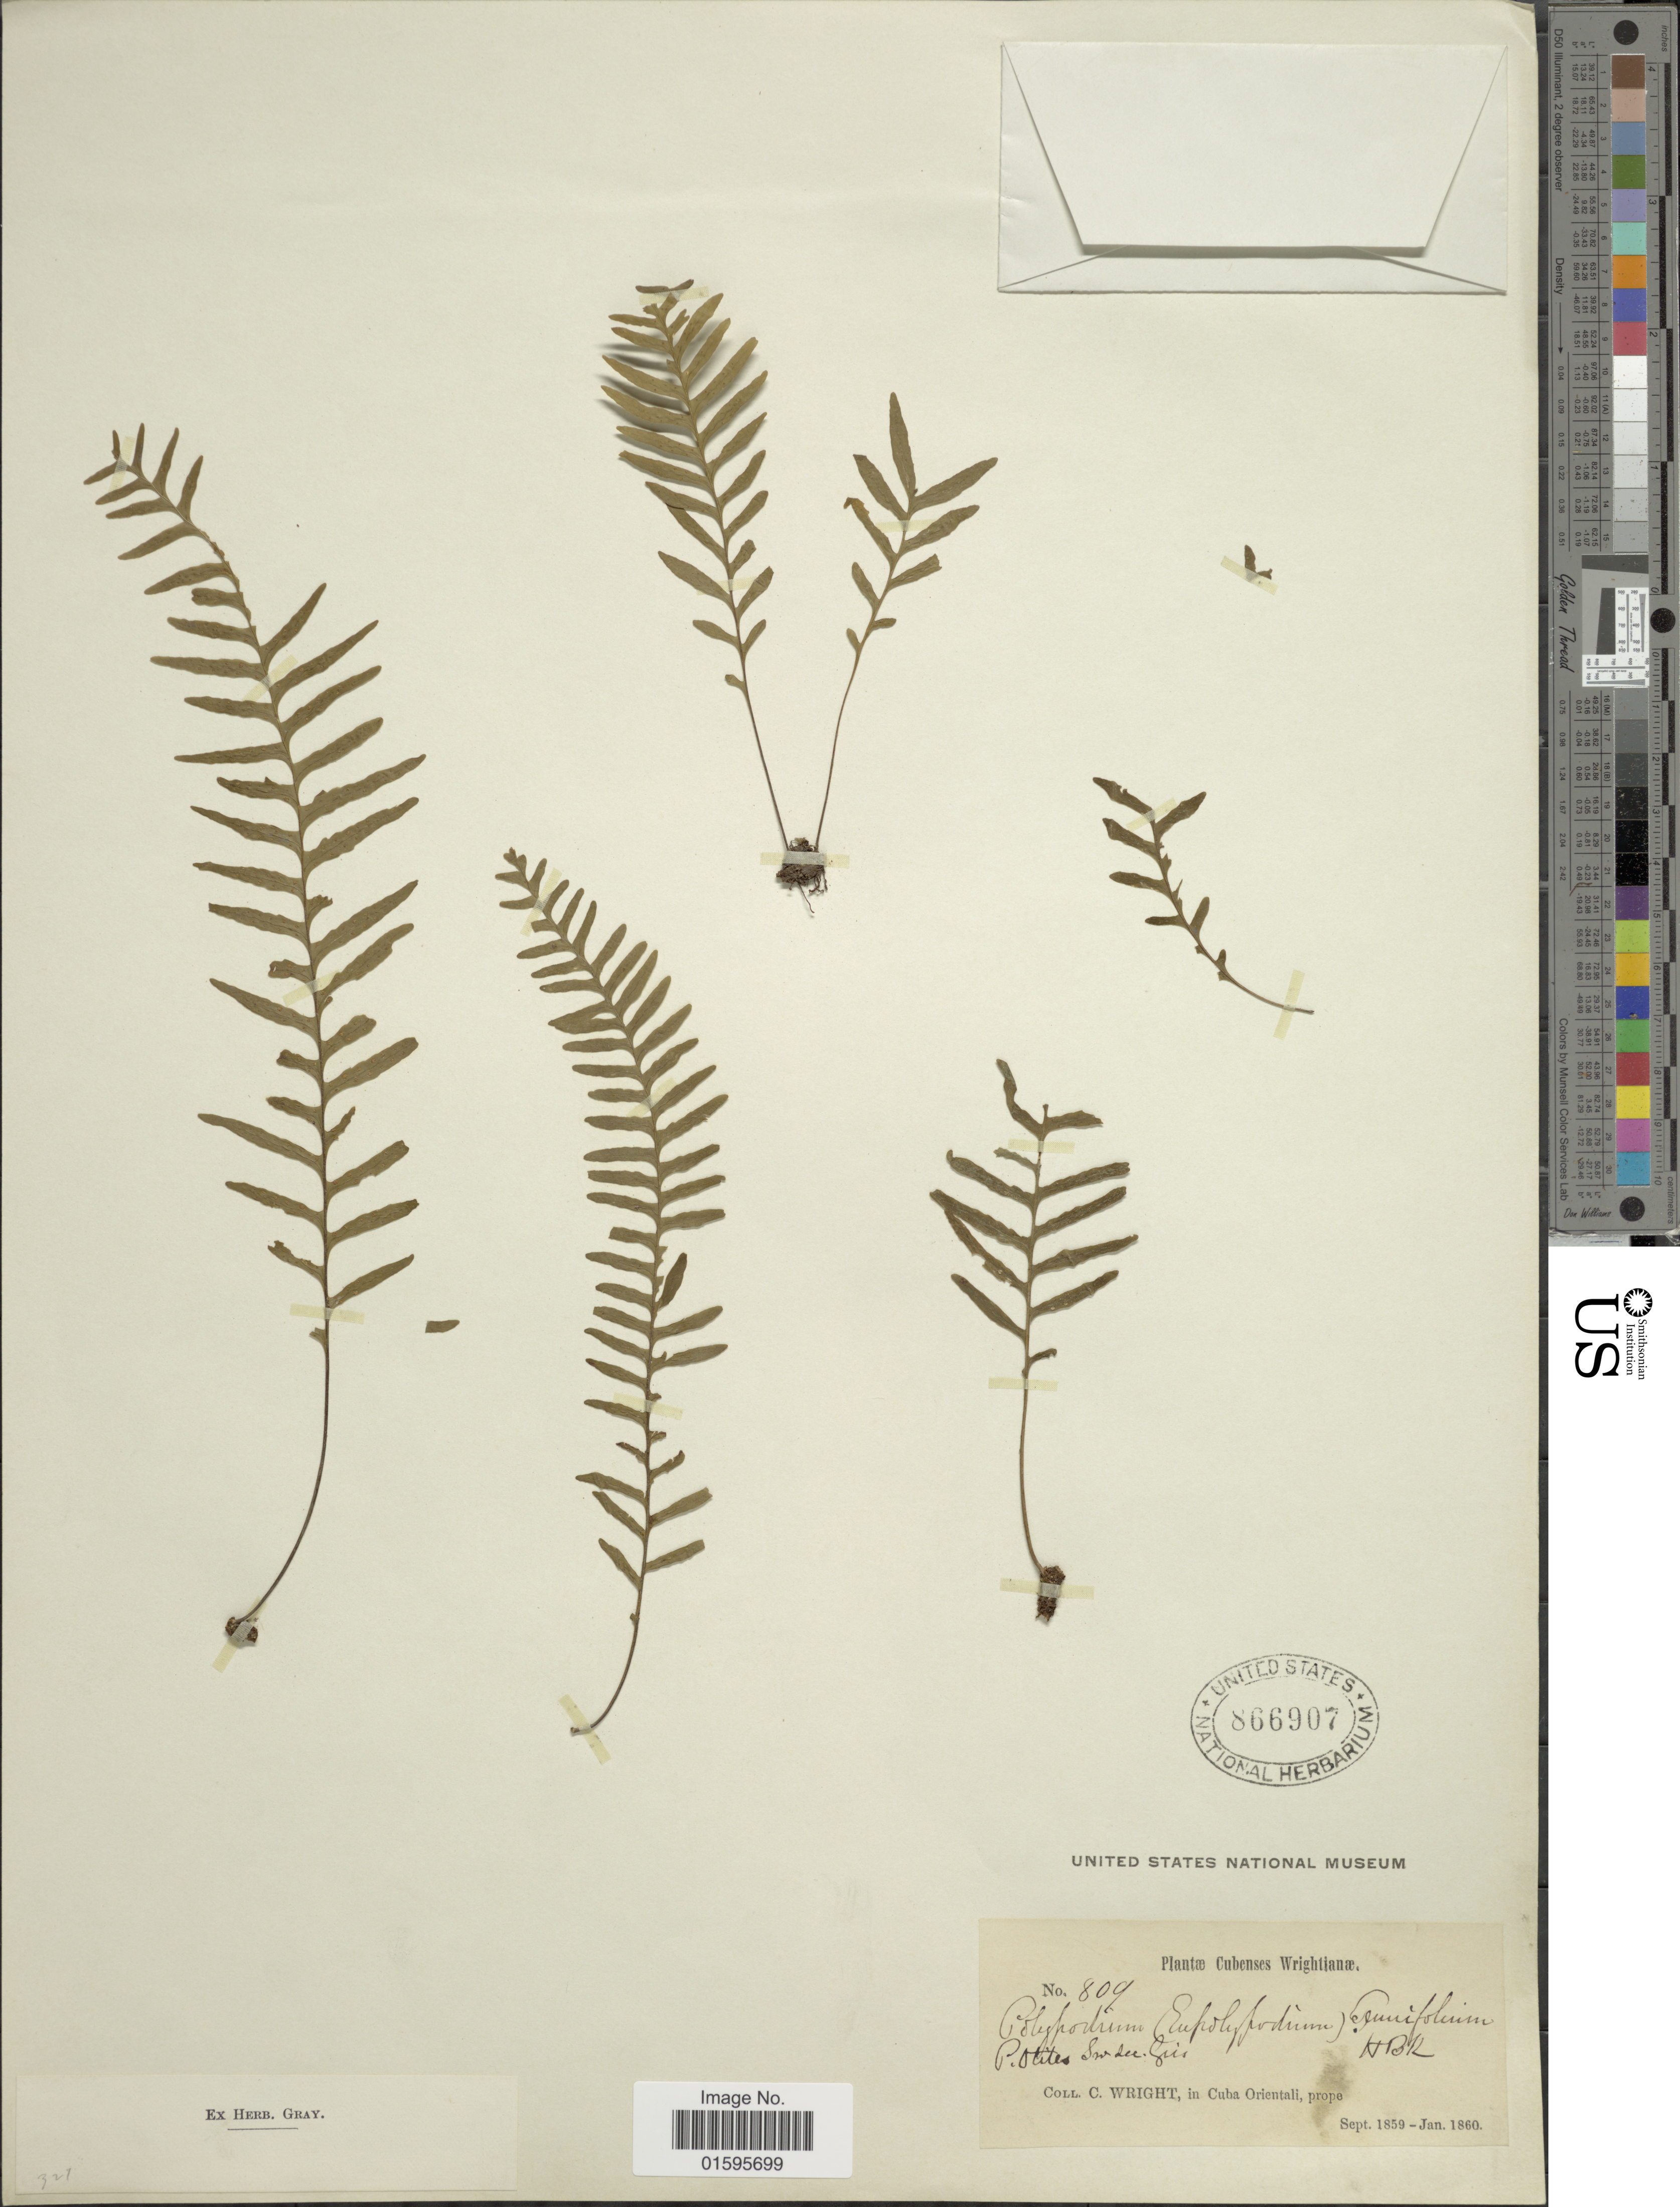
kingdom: Plantae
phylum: Tracheophyta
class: Polypodiopsida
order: Polypodiales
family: Polypodiaceae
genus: Polypodium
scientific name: Polypodium otites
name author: L.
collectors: C. Wright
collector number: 809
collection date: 1859-09/1860-01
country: Cuba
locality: Cubenses, in Cuba Orientali, prope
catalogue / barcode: US 866907